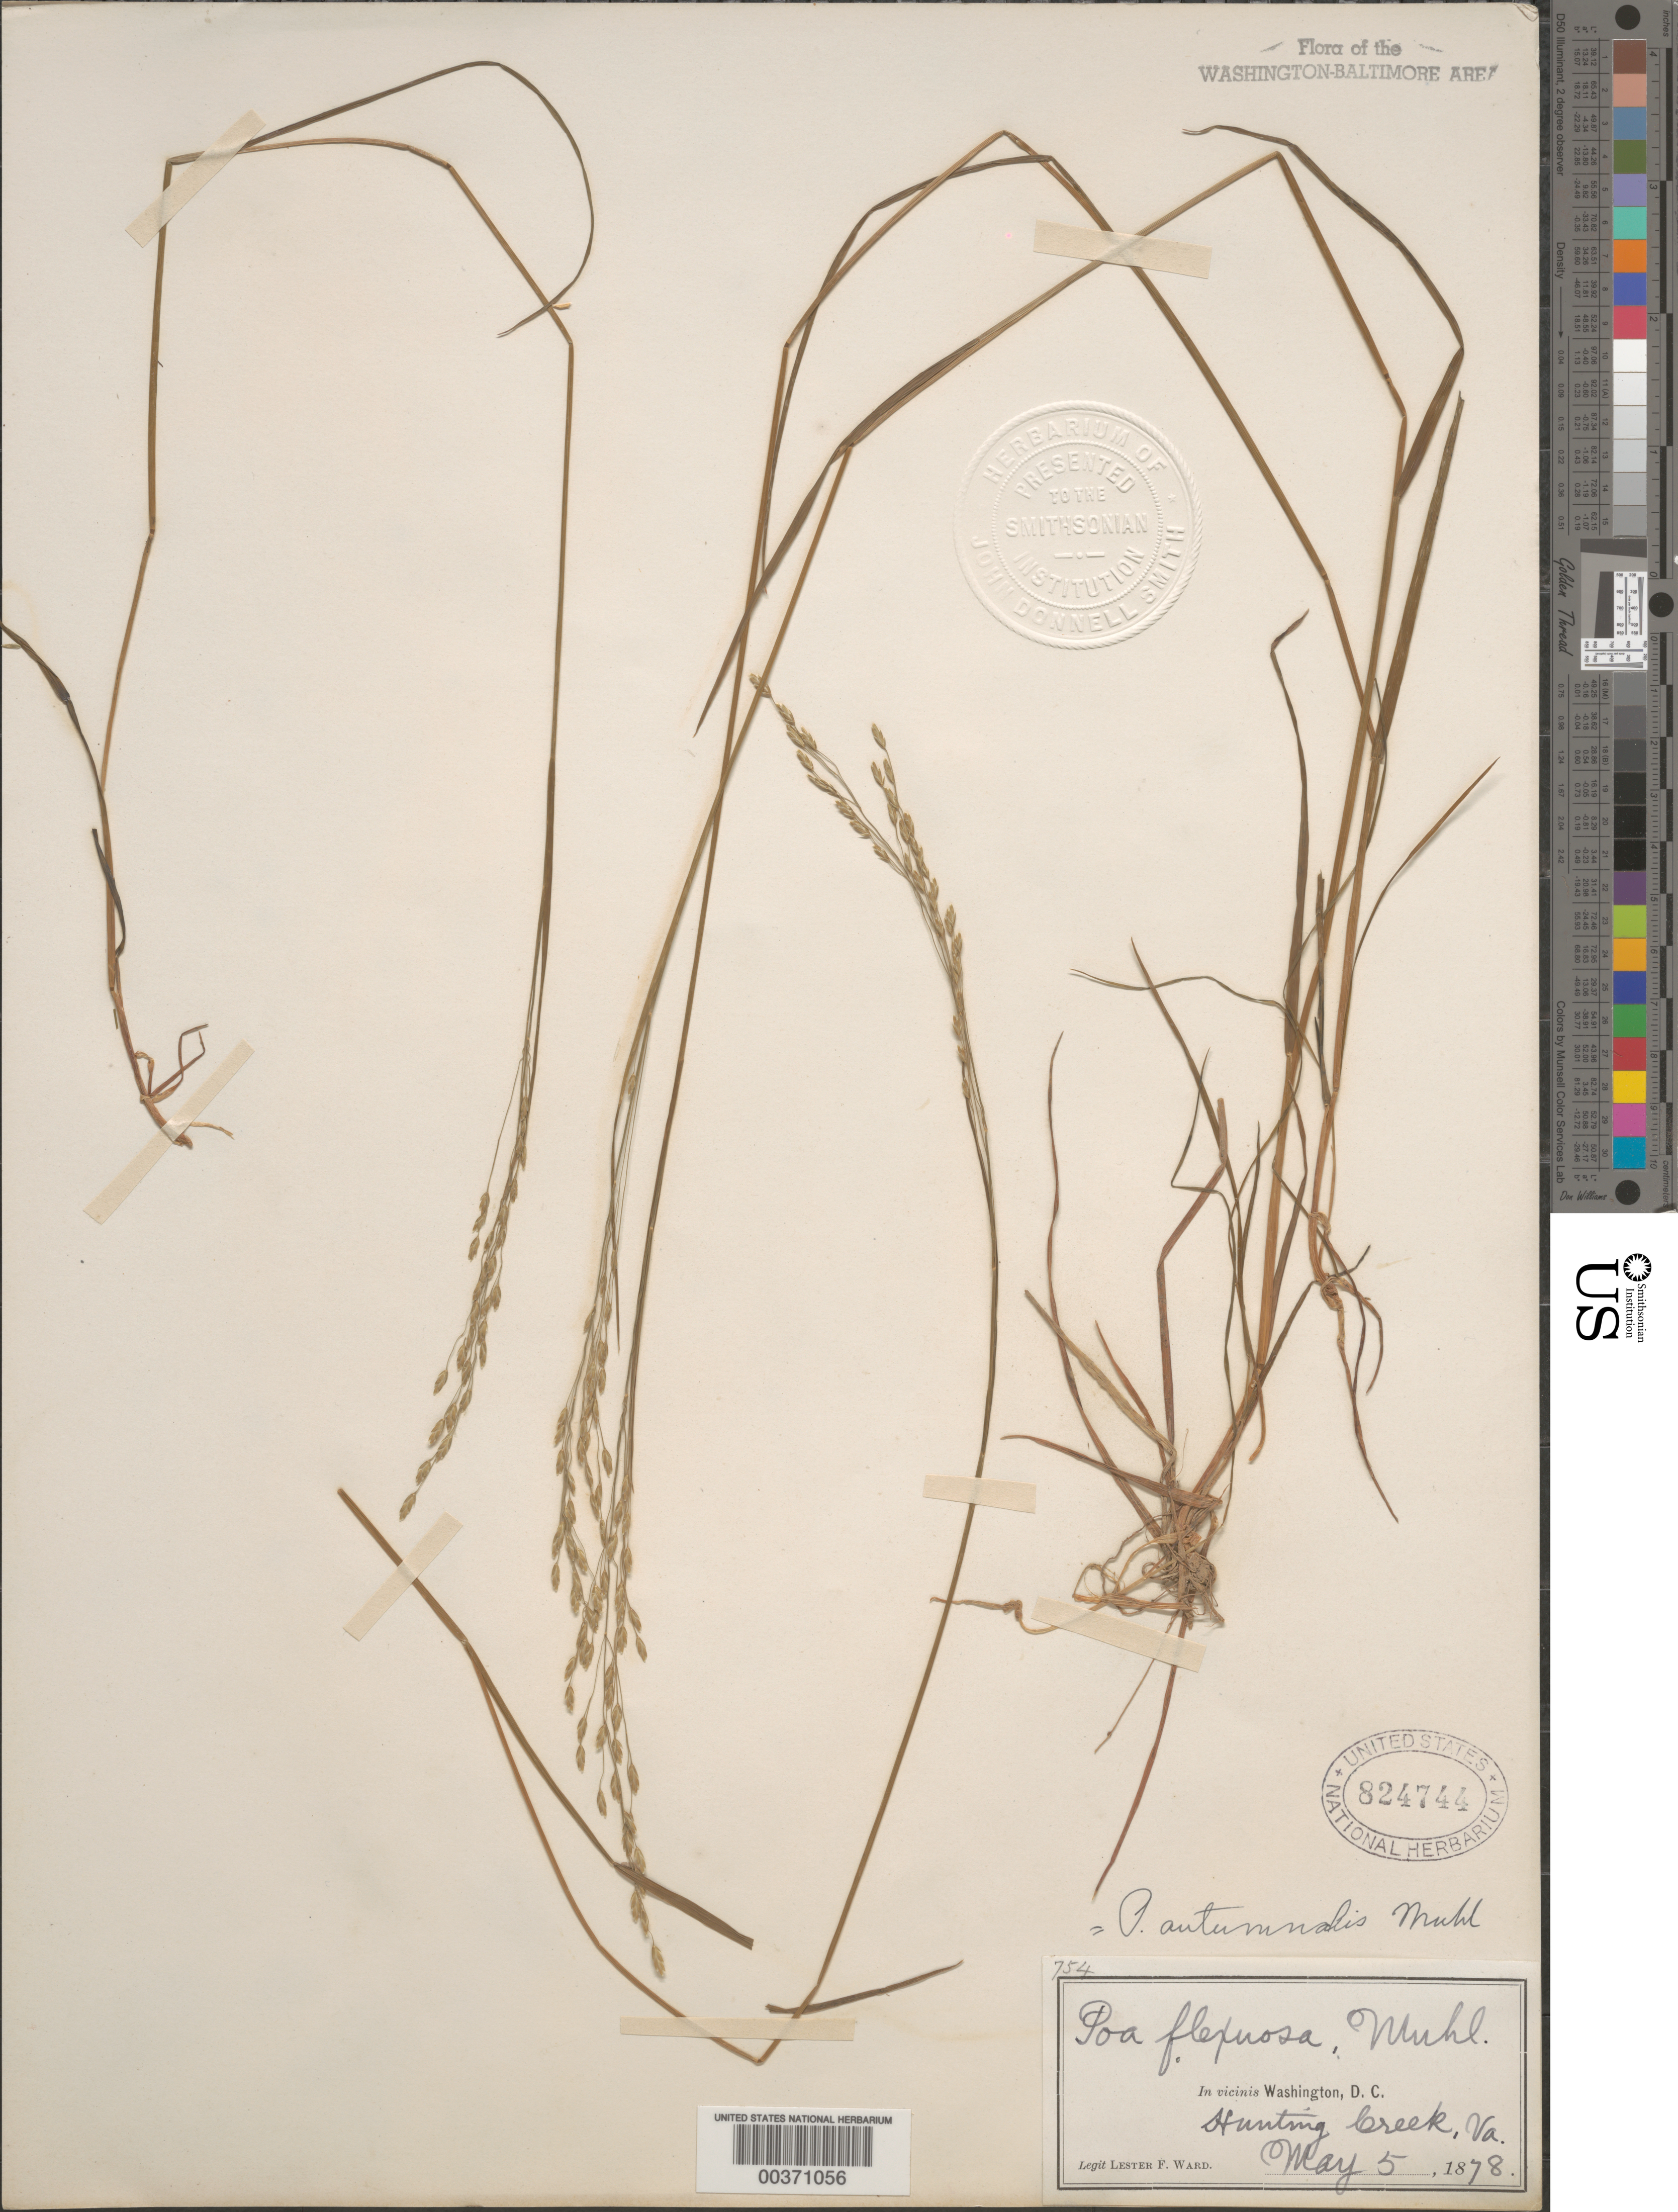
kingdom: Plantae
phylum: Tracheophyta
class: Liliopsida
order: Poales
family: Poaceae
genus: Poa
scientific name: Poa autumnalis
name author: Muhl. ex Elliott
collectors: L. F. Ward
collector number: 754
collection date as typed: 05 May 1878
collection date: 1878-05-05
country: United States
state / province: Virginia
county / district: Fairfax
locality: Hunting Creek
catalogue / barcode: US 824744